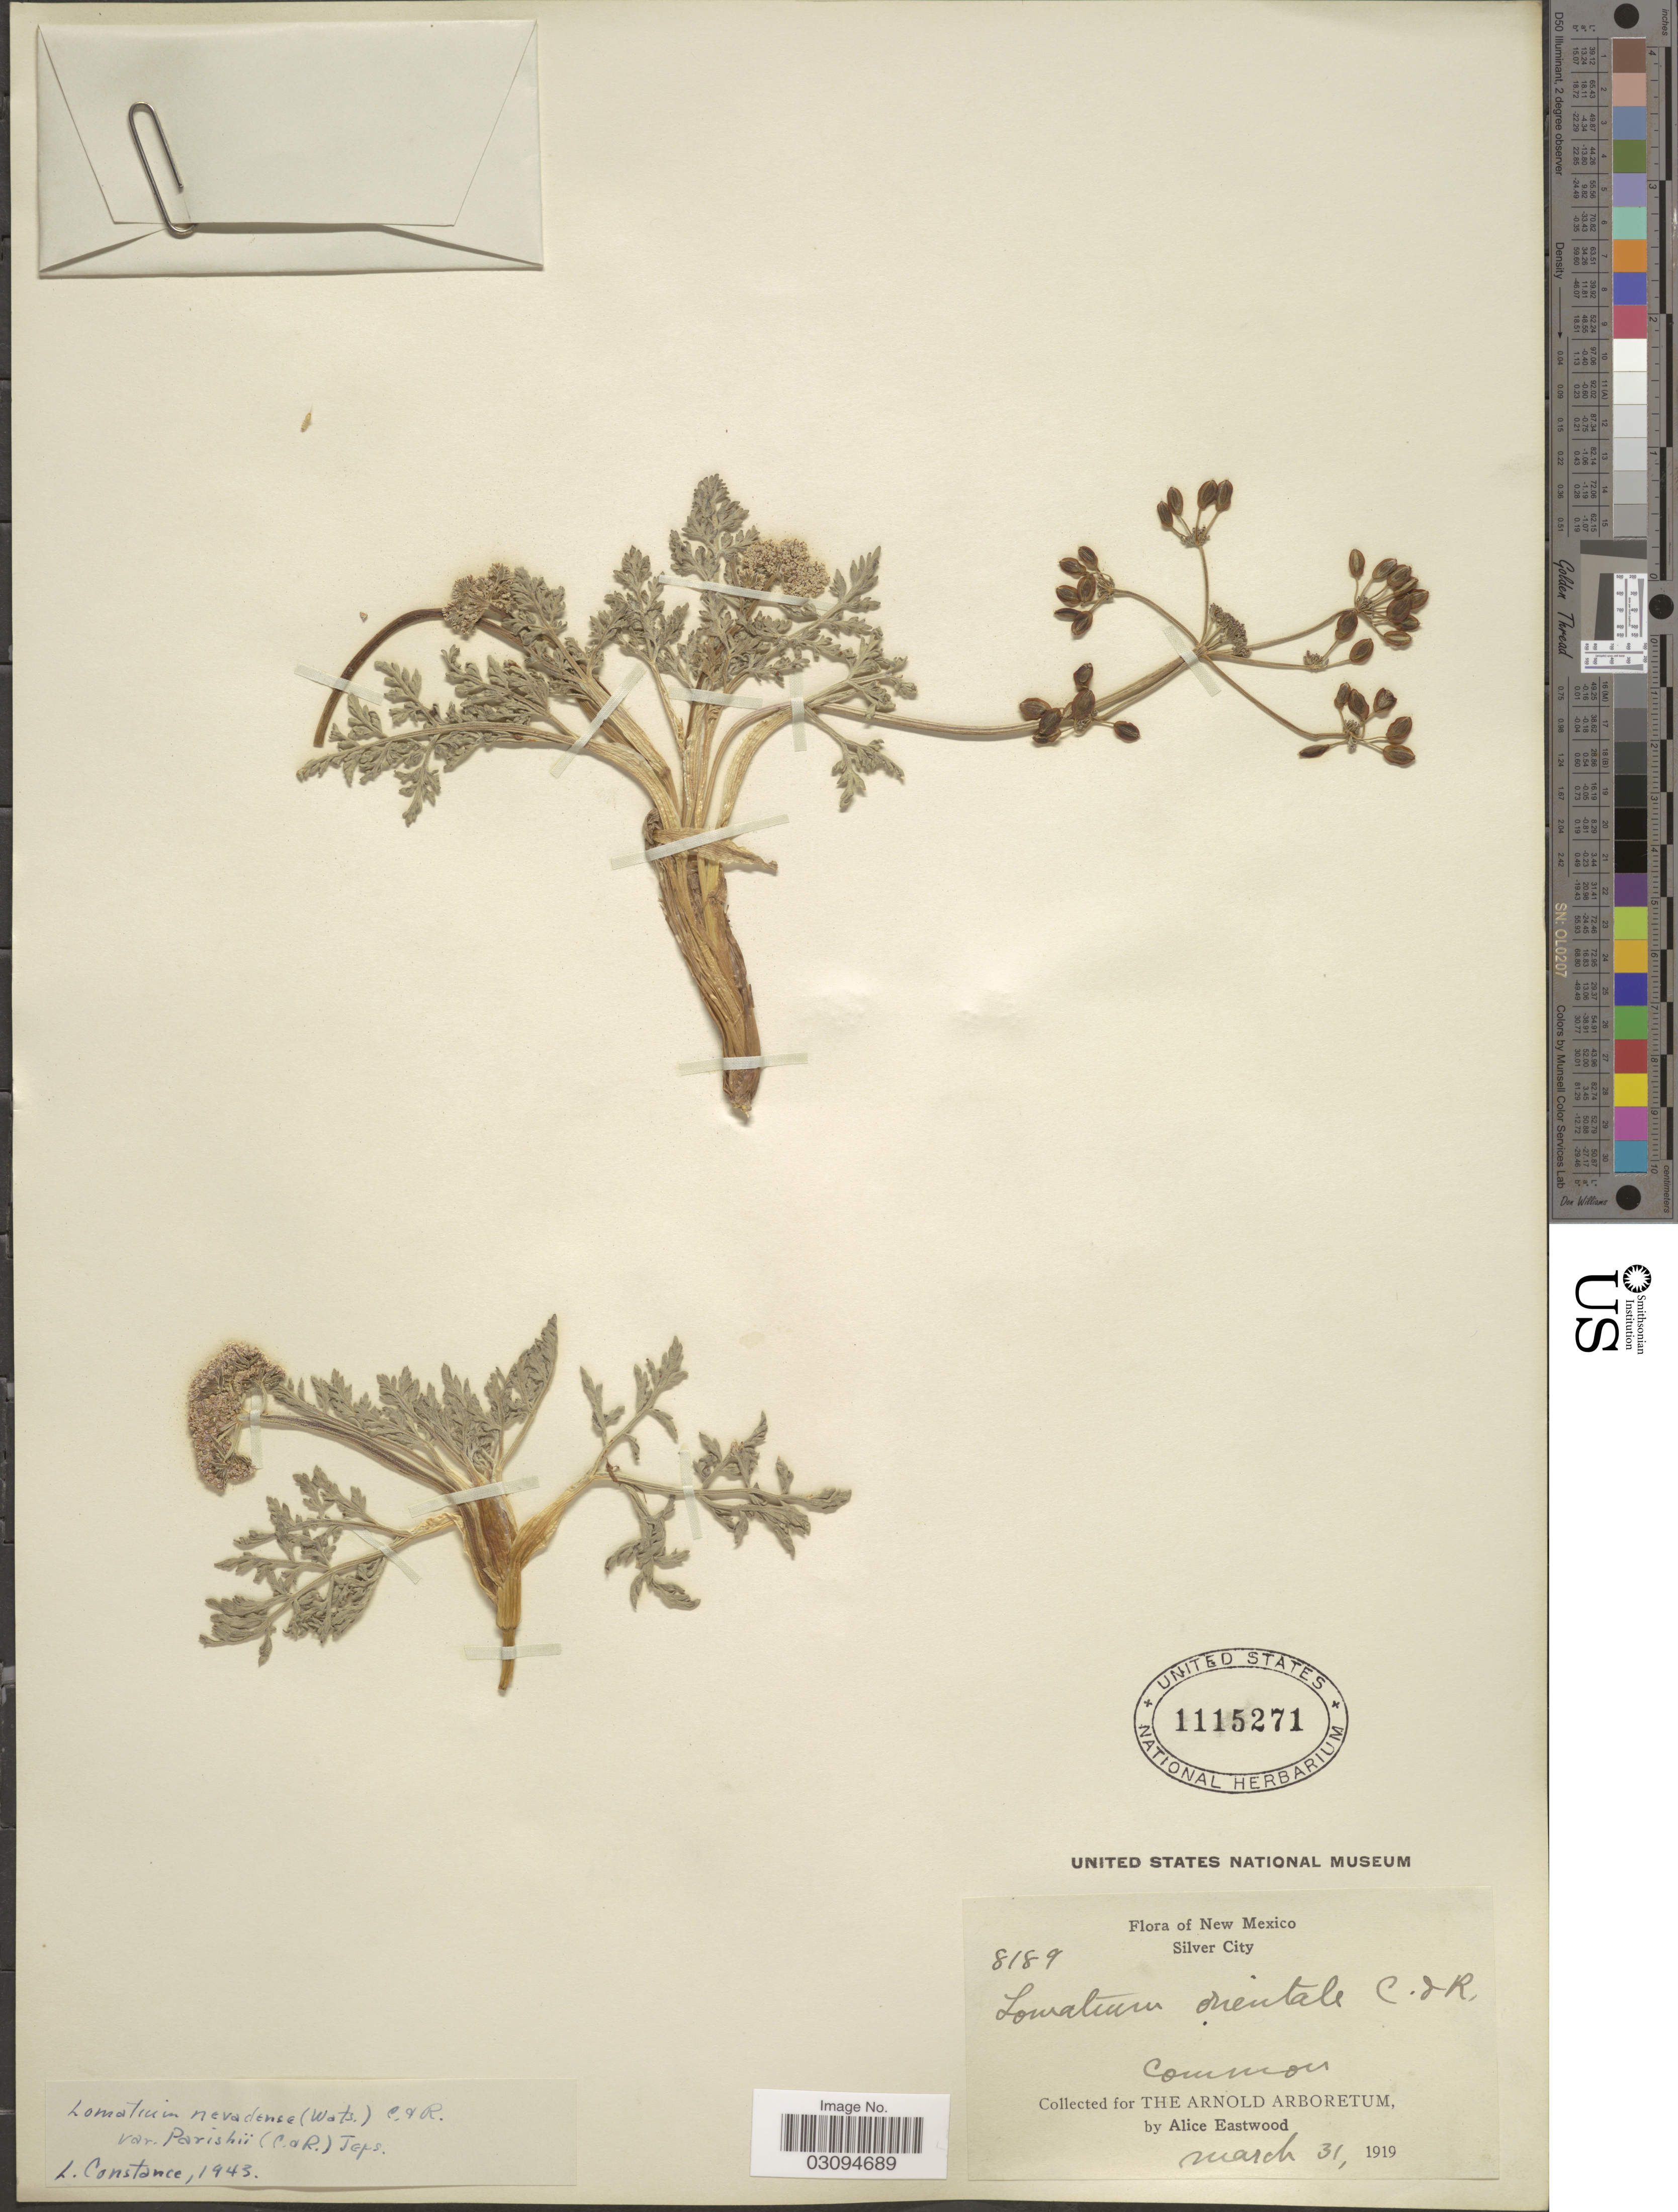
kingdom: Plantae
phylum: Tracheophyta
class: Magnoliopsida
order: Apiales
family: Apiaceae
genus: Lomatium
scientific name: Lomatium nevadense var. parishii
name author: (J.M. Coult. & Rose) Jeps.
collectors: A. Eastwood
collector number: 8189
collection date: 1919-03-31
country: United States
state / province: New Mexico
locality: Silver City. Common.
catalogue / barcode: US 1115271